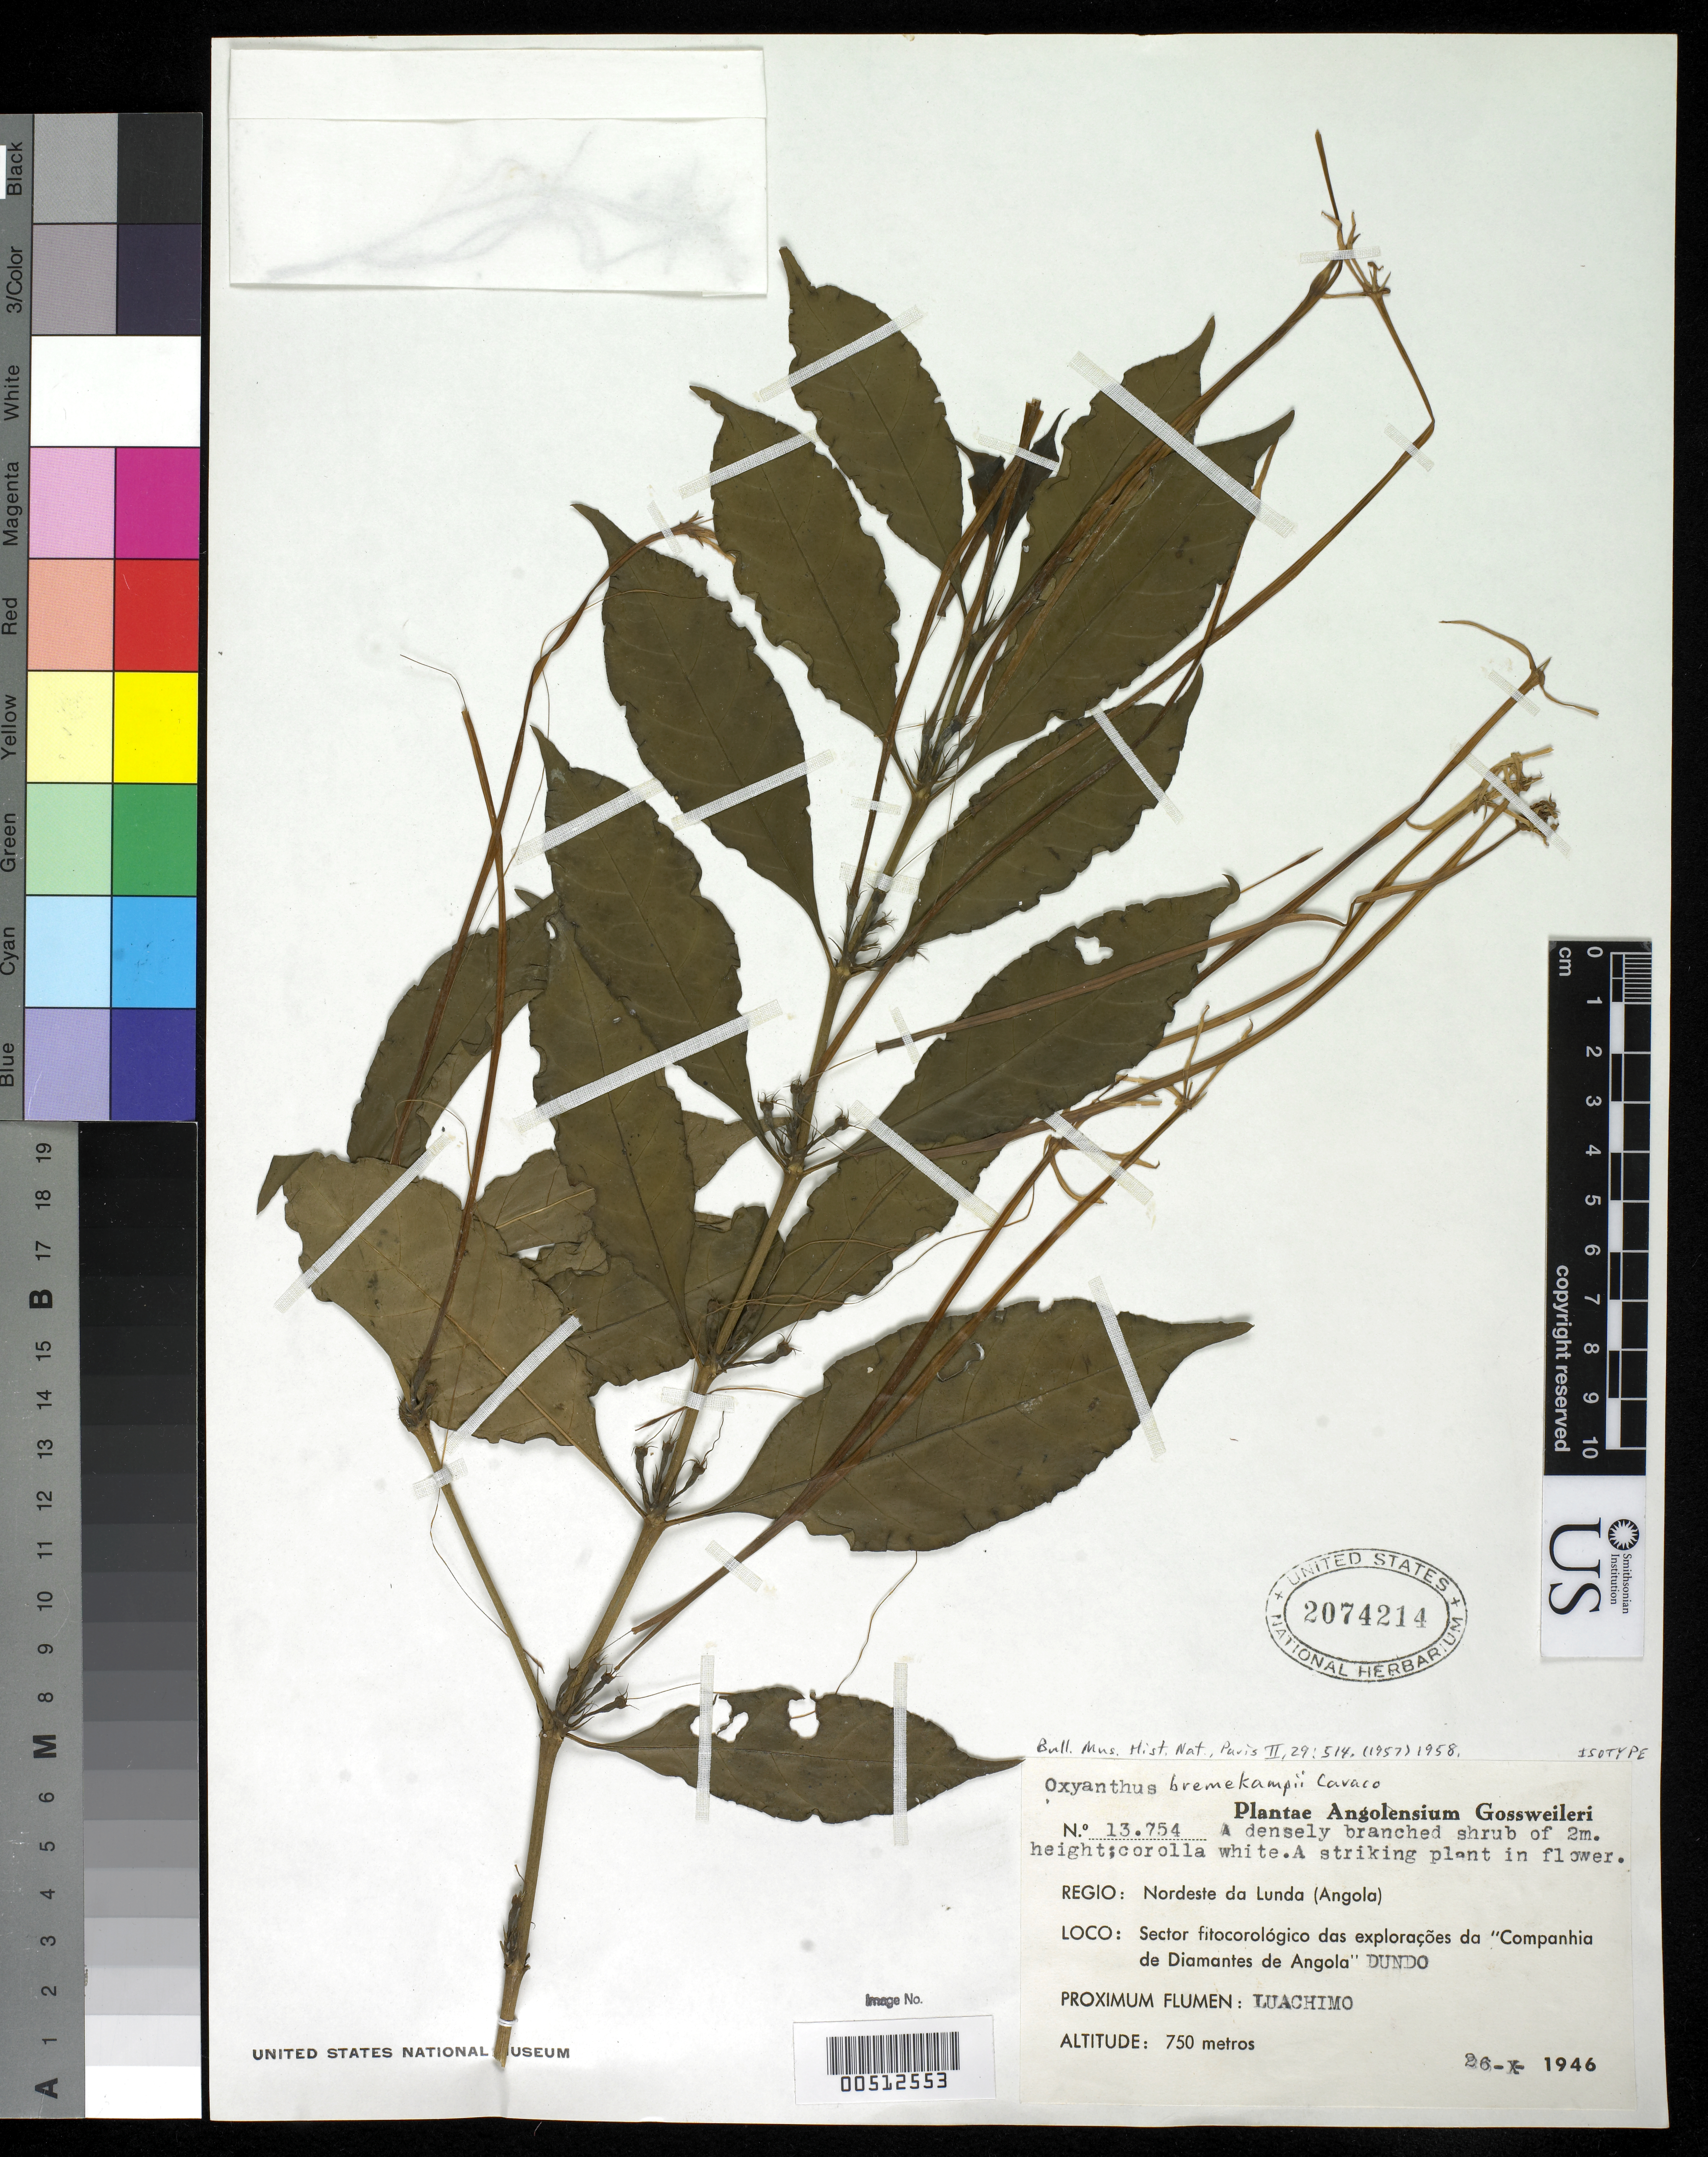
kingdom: Plantae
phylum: Tracheophyta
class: Magnoliopsida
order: Gentianales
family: Rubiaceae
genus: Oxyanthus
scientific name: Oxyanthus bremekampii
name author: Cavaco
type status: Isotype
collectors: J. Gossweiler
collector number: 13754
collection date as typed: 26 Oct 1946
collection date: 1946-10-26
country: Angola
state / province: Lunda Norte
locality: Dundo, nordeste da Lunda, sector Fitocorologico das Exploracoes da Companhia de Diamantes de Angolo.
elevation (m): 750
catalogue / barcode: US 2074214